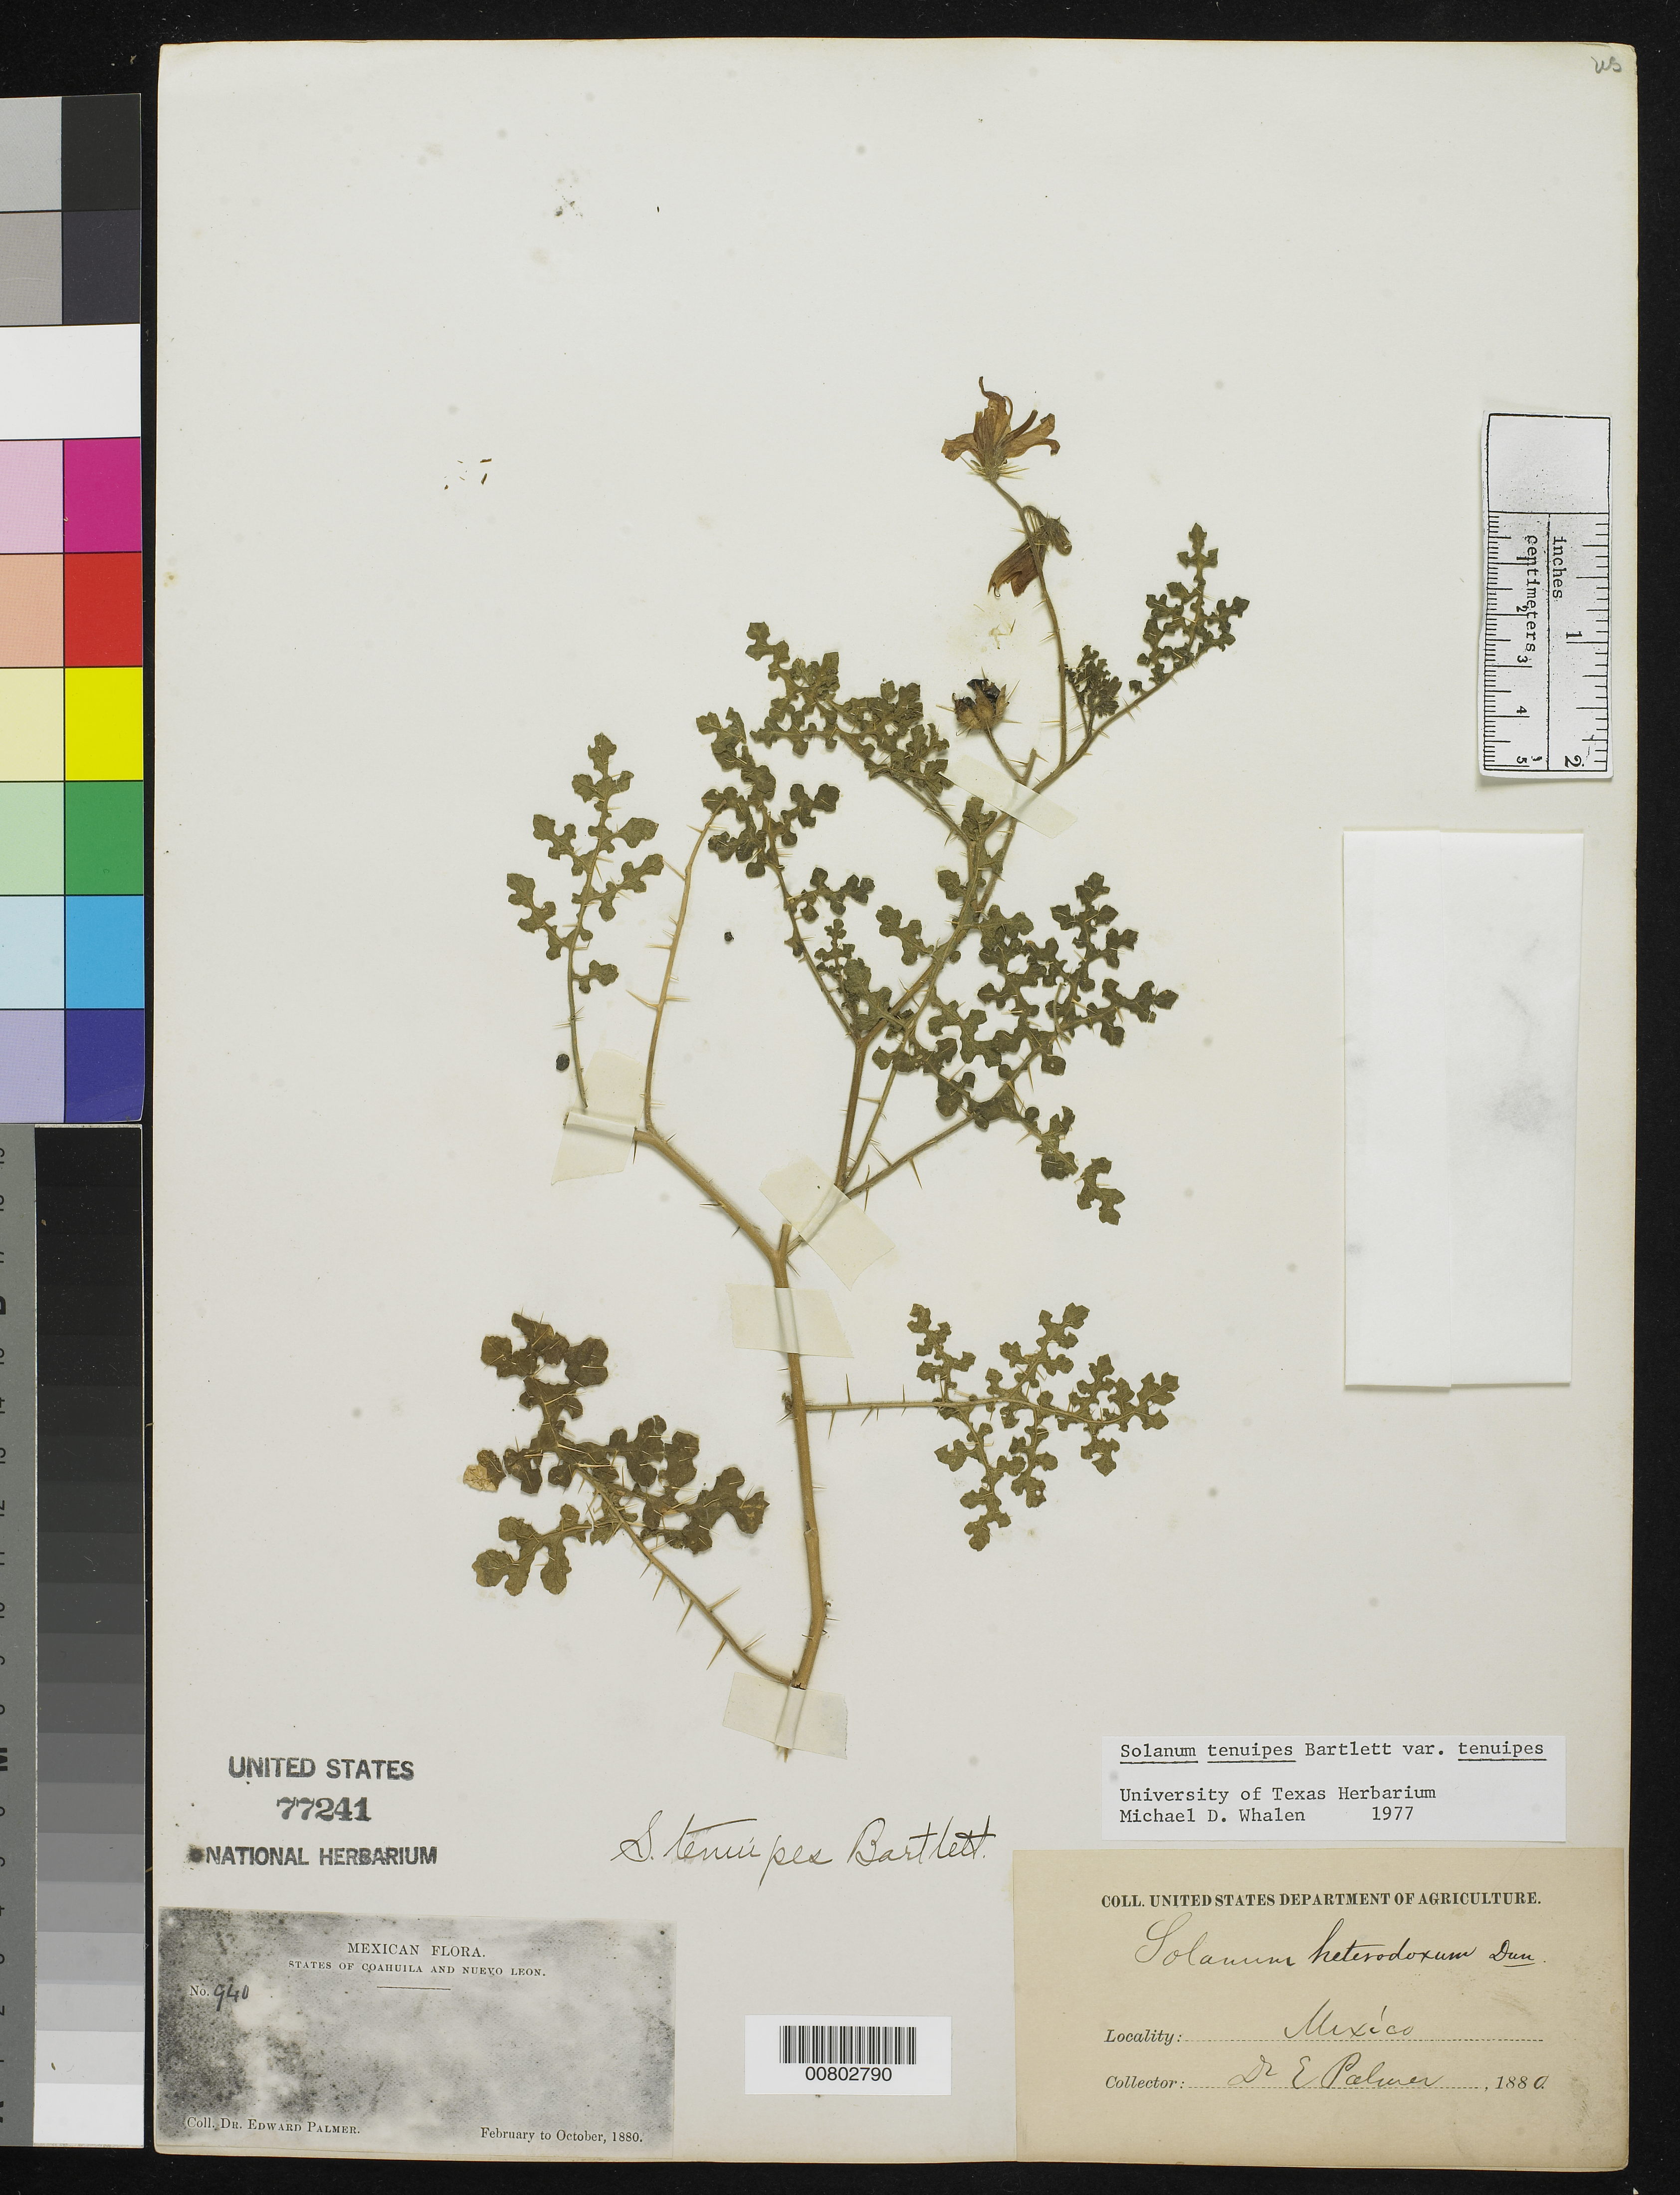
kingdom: Plantae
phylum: Tracheophyta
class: Magnoliopsida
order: Solanales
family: Solanaceae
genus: Solanum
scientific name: Solanum tenuipes var. tenuipes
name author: Bartlett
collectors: E. Palmer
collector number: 940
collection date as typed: Feb 1880 to -- Oct 1880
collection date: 1880-02/1880-10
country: Mexico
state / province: Coahuila / Nuevo León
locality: States of Coahuila and Nuevo León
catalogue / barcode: US 77241